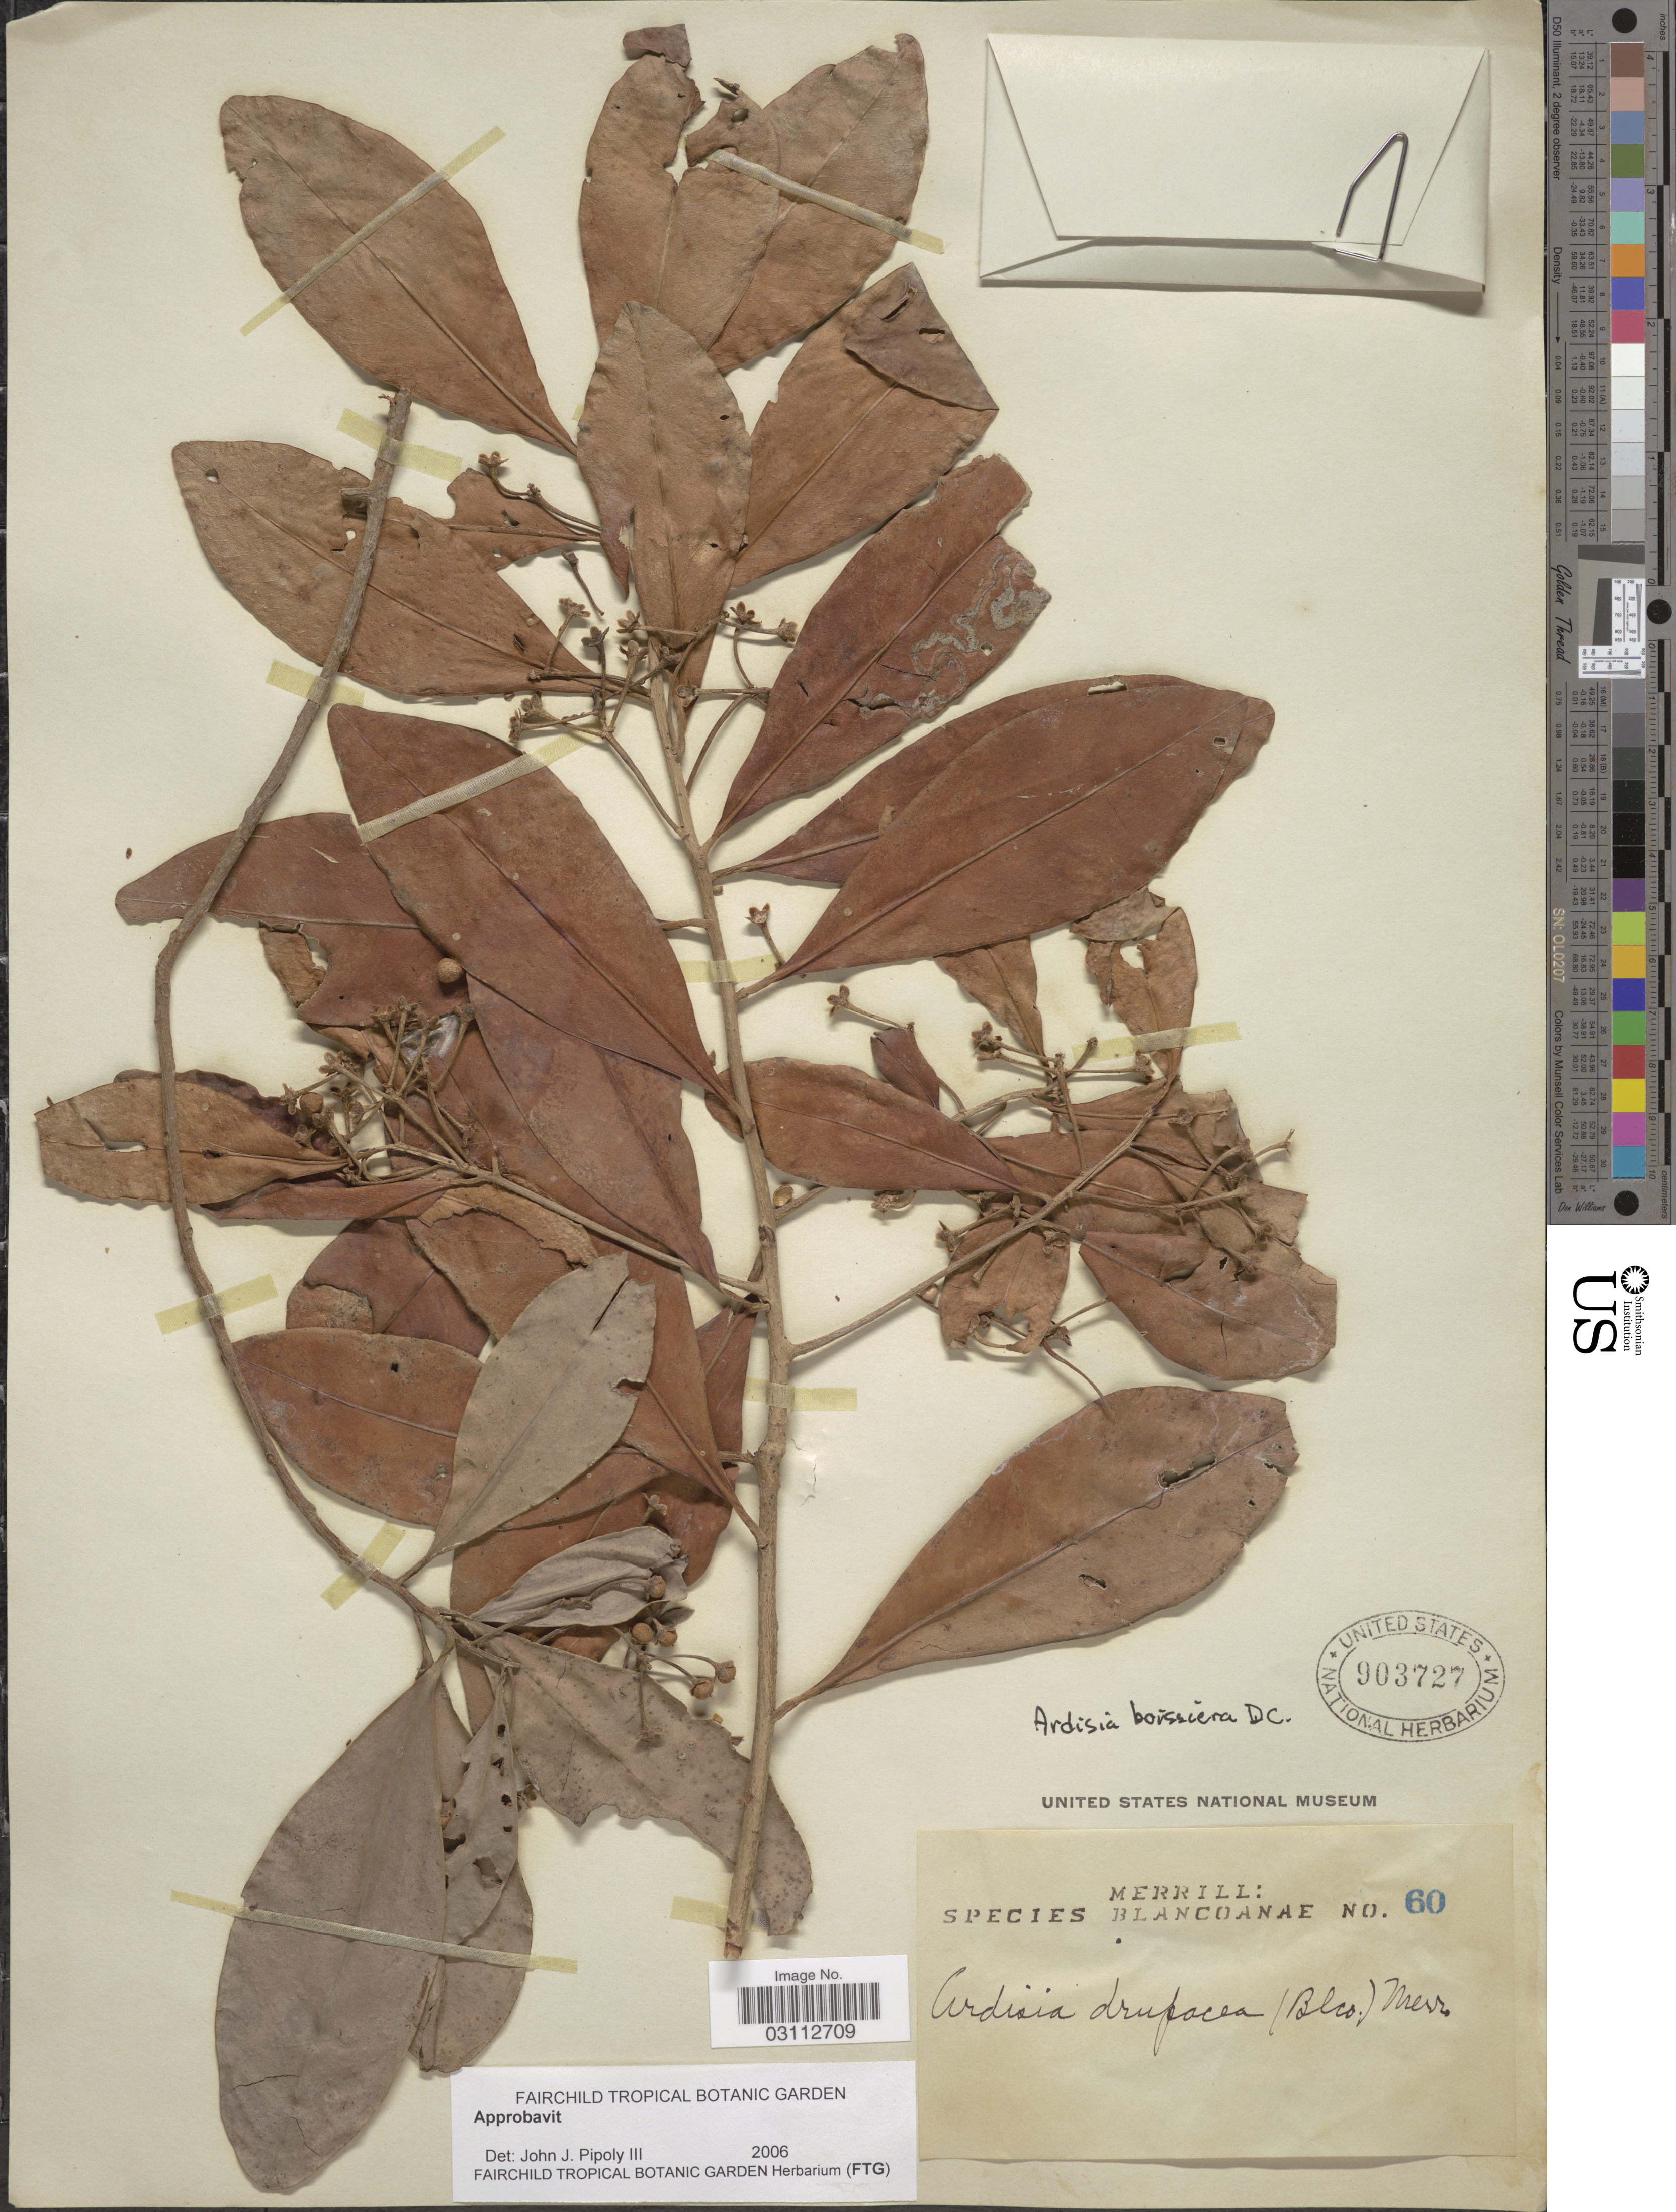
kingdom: Plantae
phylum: Tracheophyta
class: Magnoliopsida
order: Ericales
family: Primulaceae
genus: Ardisia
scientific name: Ardisia drupacea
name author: (Blanco) Merr.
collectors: Merrill, --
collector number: Sp. Blancoan. 0060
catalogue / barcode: US 903727